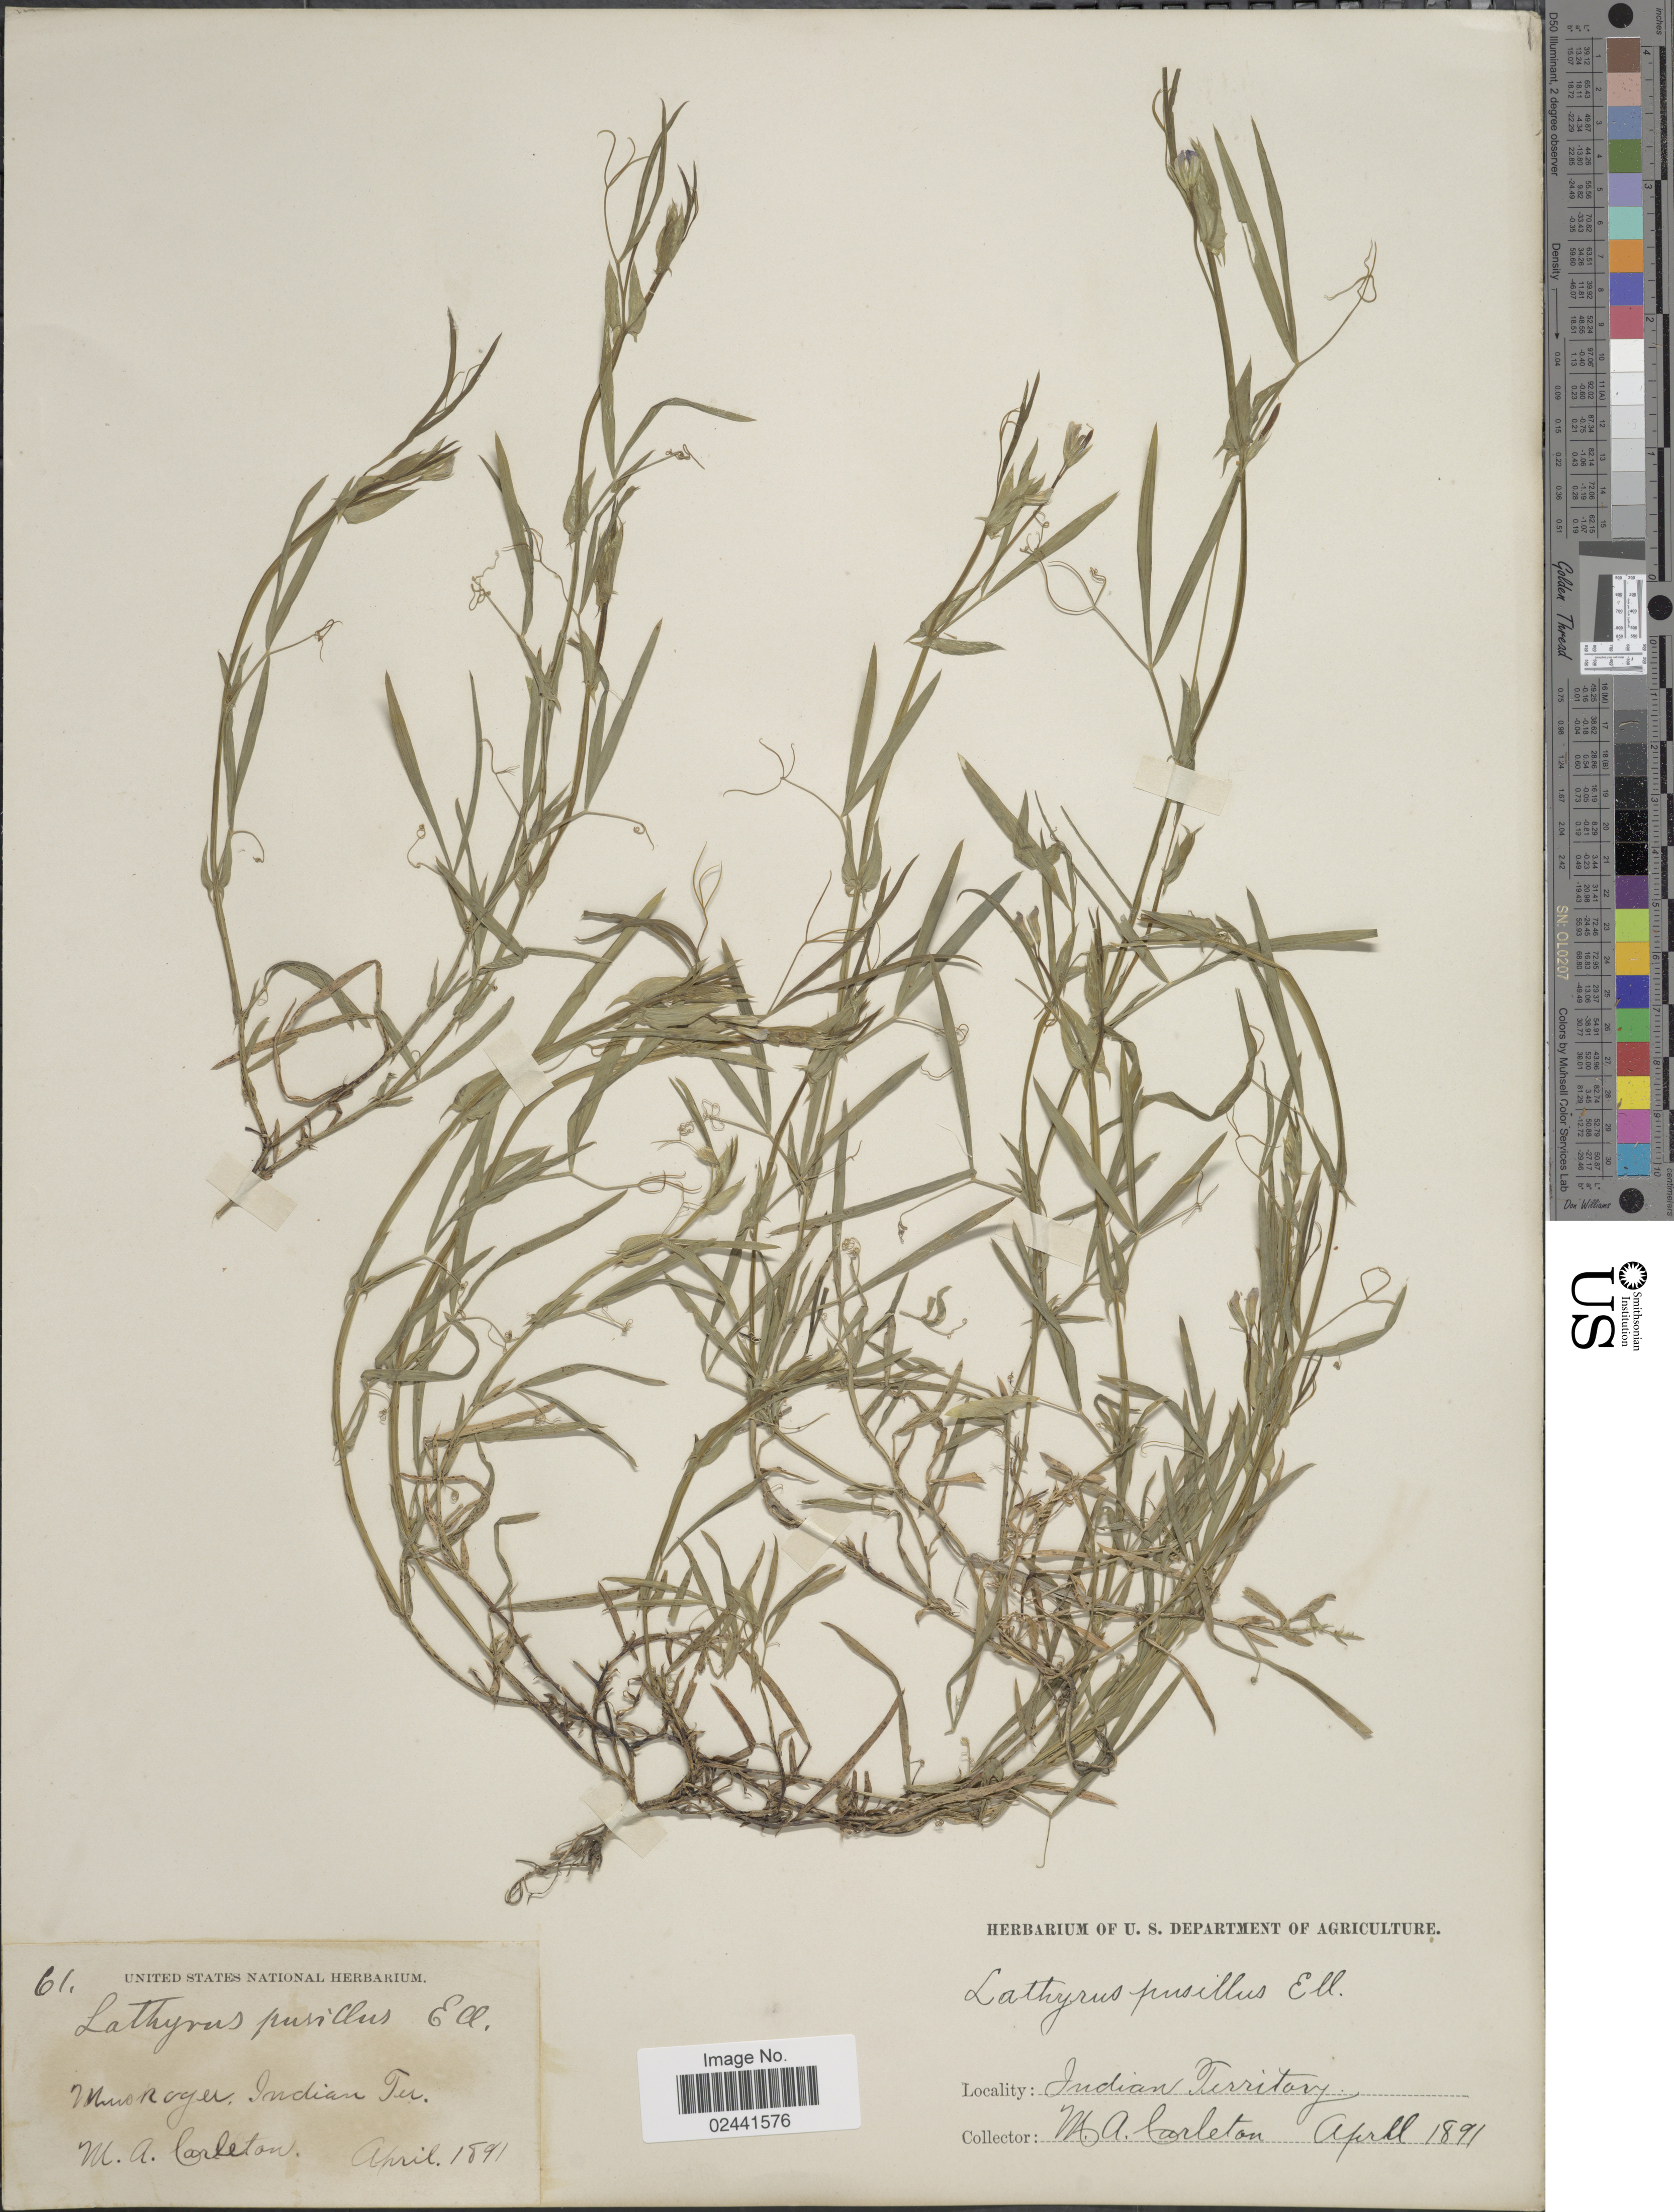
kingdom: Plantae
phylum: Tracheophyta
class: Magnoliopsida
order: Fabales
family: Fabaceae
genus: Lathyrus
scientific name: Lathyrus pusillus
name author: Elliott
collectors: M. A. Carleton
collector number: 61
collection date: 1891-04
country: United States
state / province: Oklahoma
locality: Indian Territory